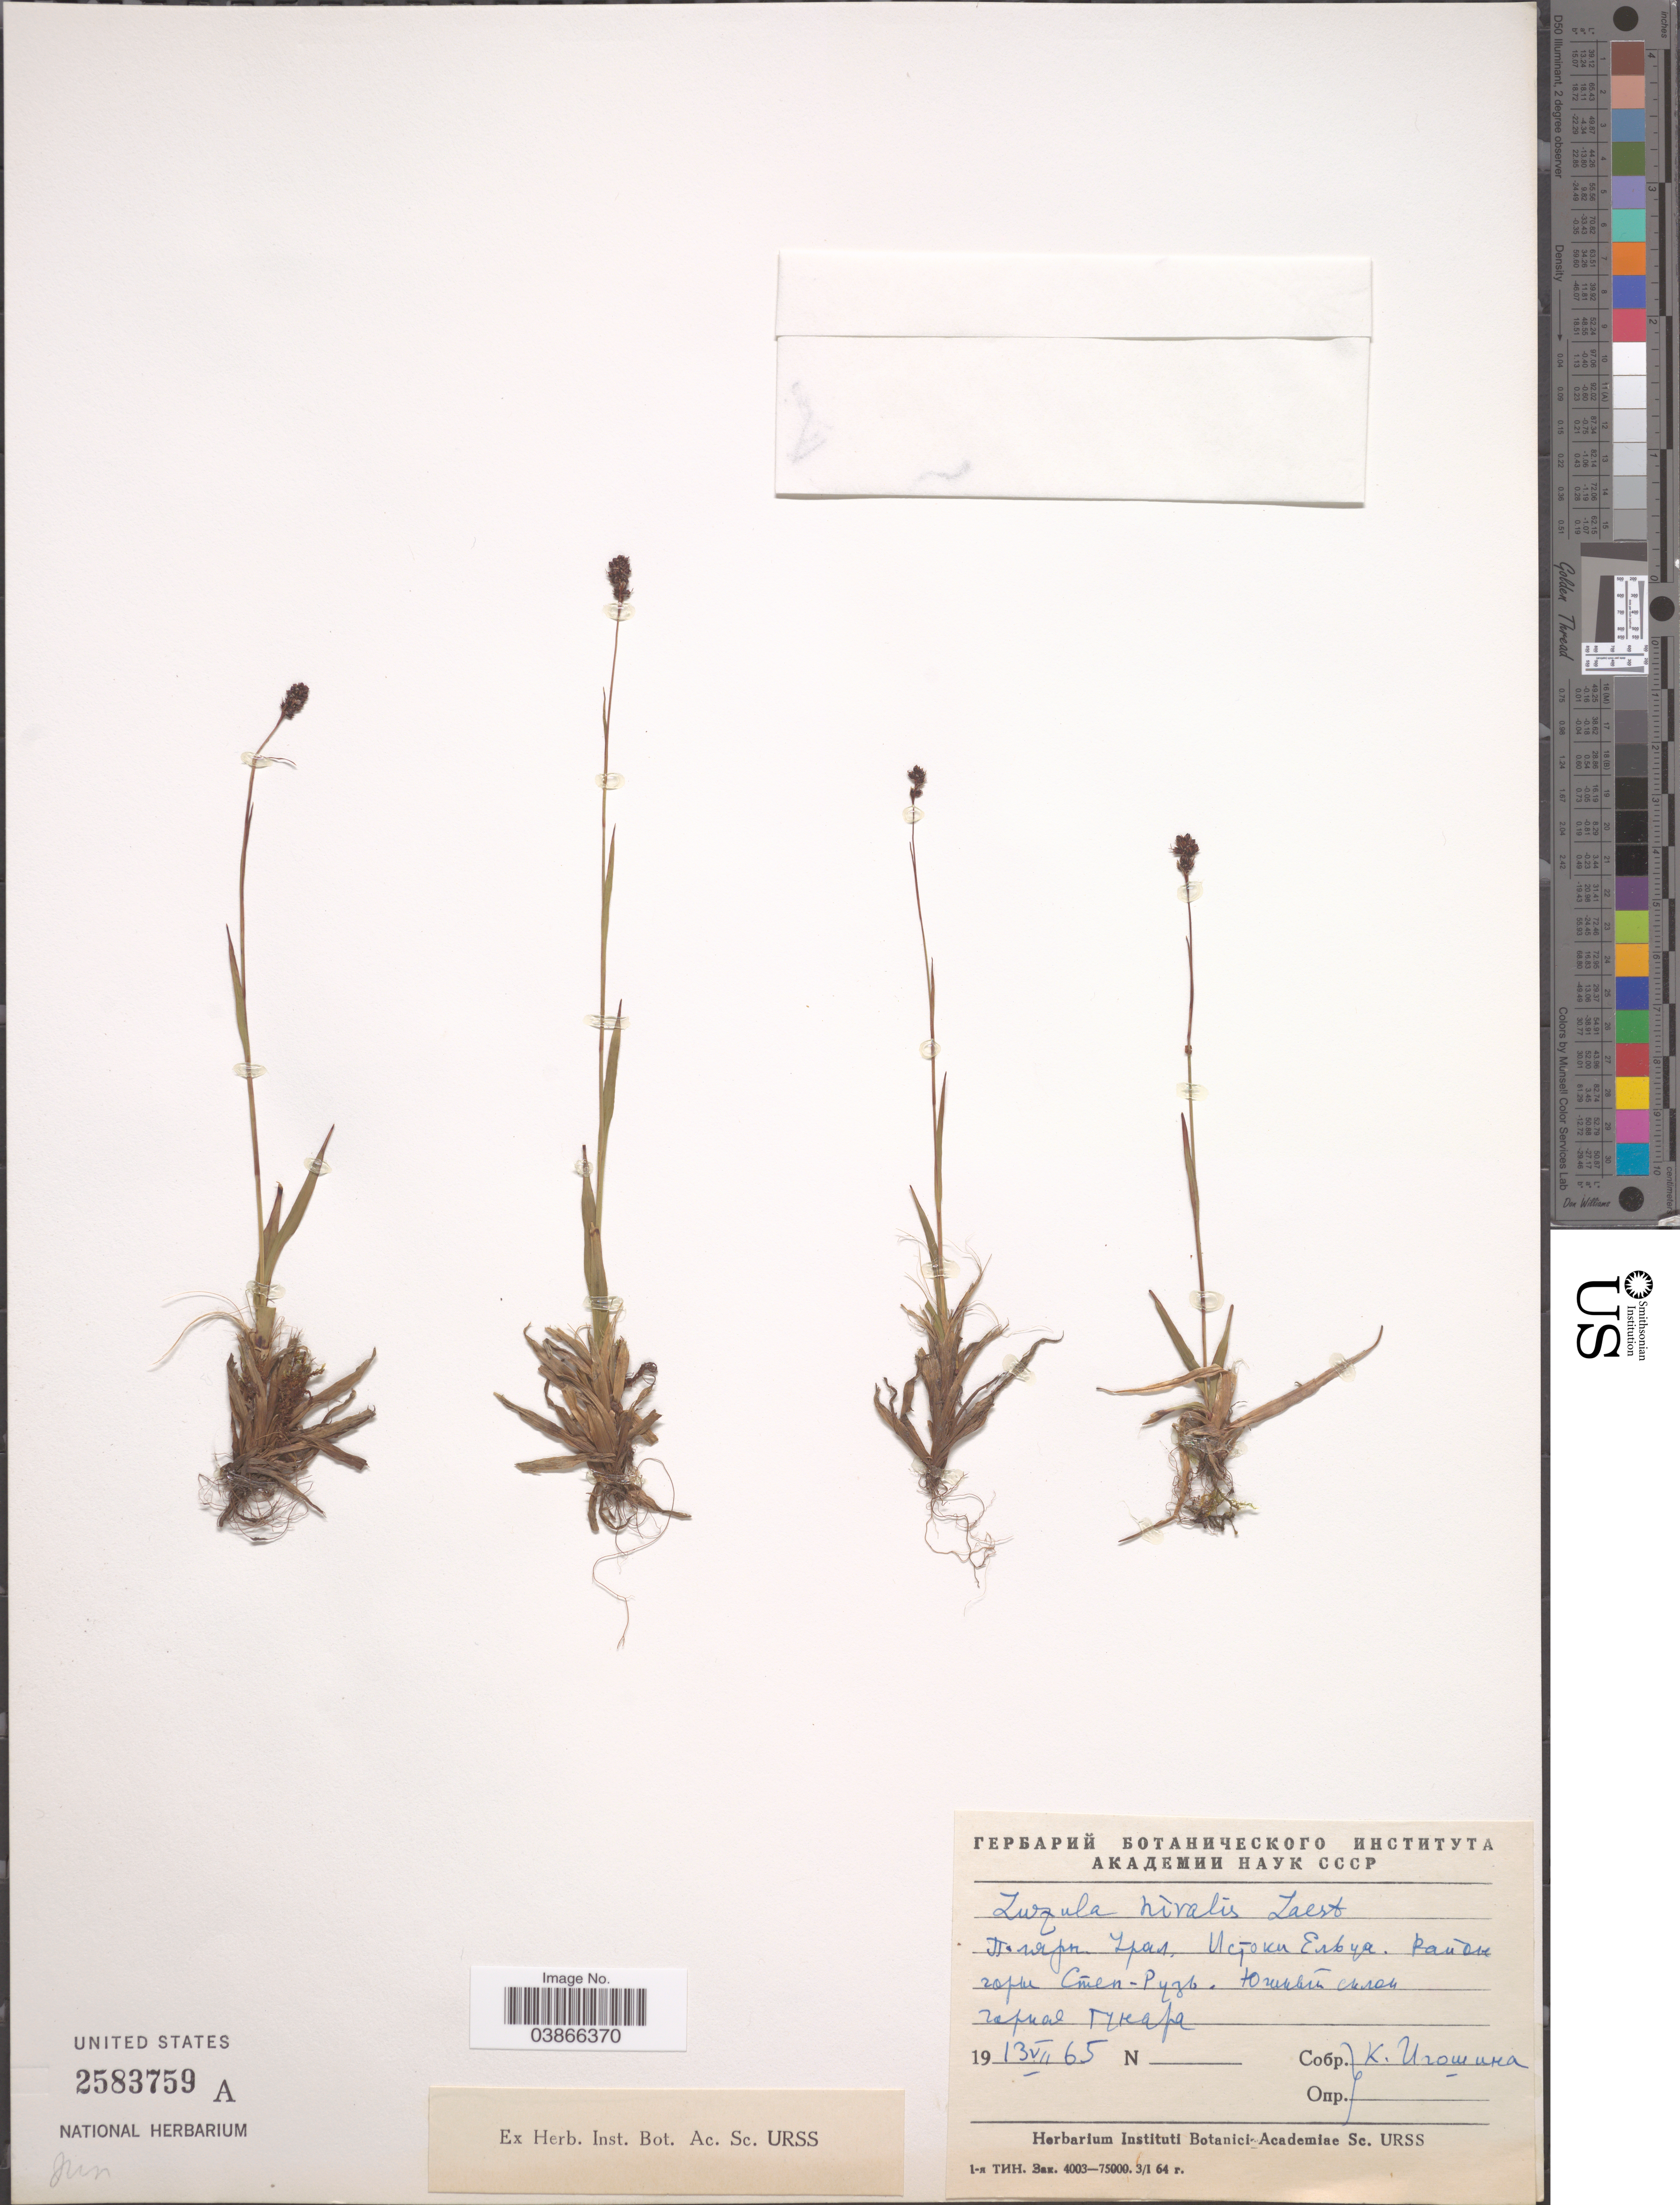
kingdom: Plantae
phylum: Tracheophyta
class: Liliopsida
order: Poales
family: Juncaceae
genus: Juncus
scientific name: Juncus nivalis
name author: Kunth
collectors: K. Igoshina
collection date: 1965-07-13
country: Russian Federation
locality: Polar Urals, estuary of river Yelets, near Mt. Step-Ruz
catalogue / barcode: US 2583759A